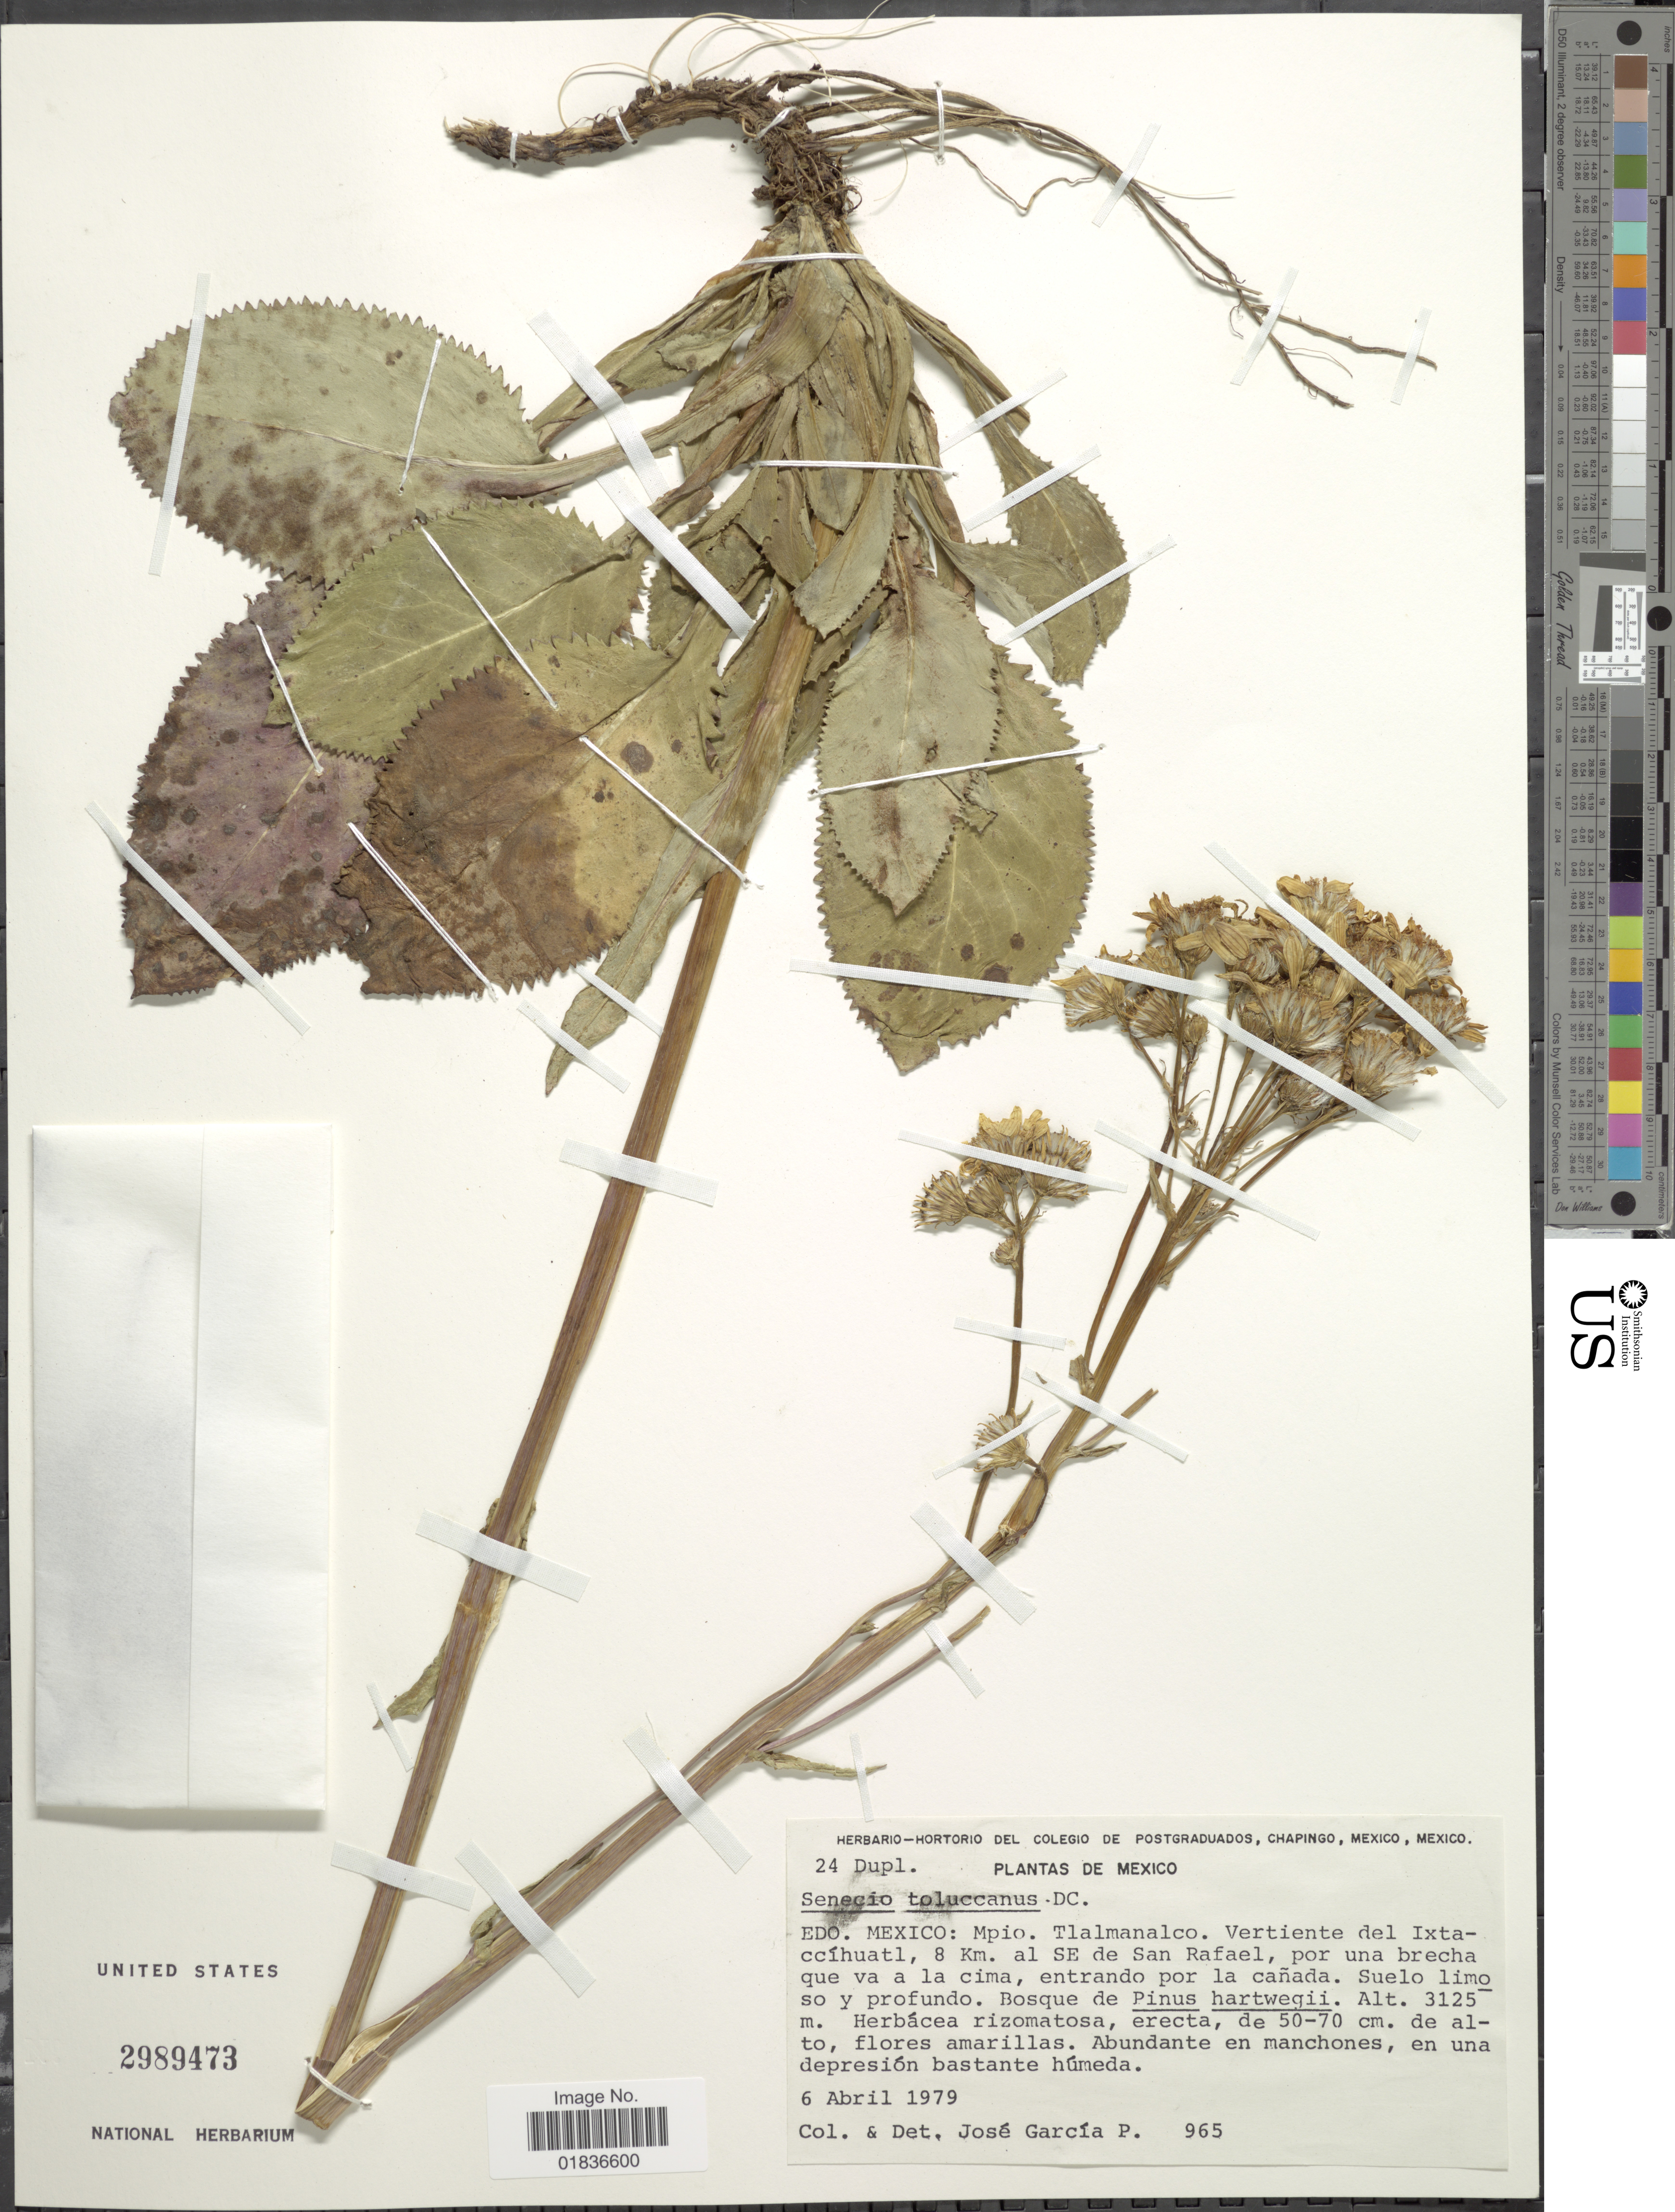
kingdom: Plantae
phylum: Tracheophyta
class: Magnoliopsida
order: Asterales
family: Asteraceae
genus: Senecio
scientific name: Senecio toluccanus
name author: DC.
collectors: J. García-P.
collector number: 965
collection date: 1979-04-06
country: Mexico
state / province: México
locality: Mpio. Tlalmanalco, vertiente del Ixtaccihuatl, 8 Km. al SE de San Rafael, por una brecha que va a la cima, entrando por la cañada.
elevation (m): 3125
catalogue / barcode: US 2989473